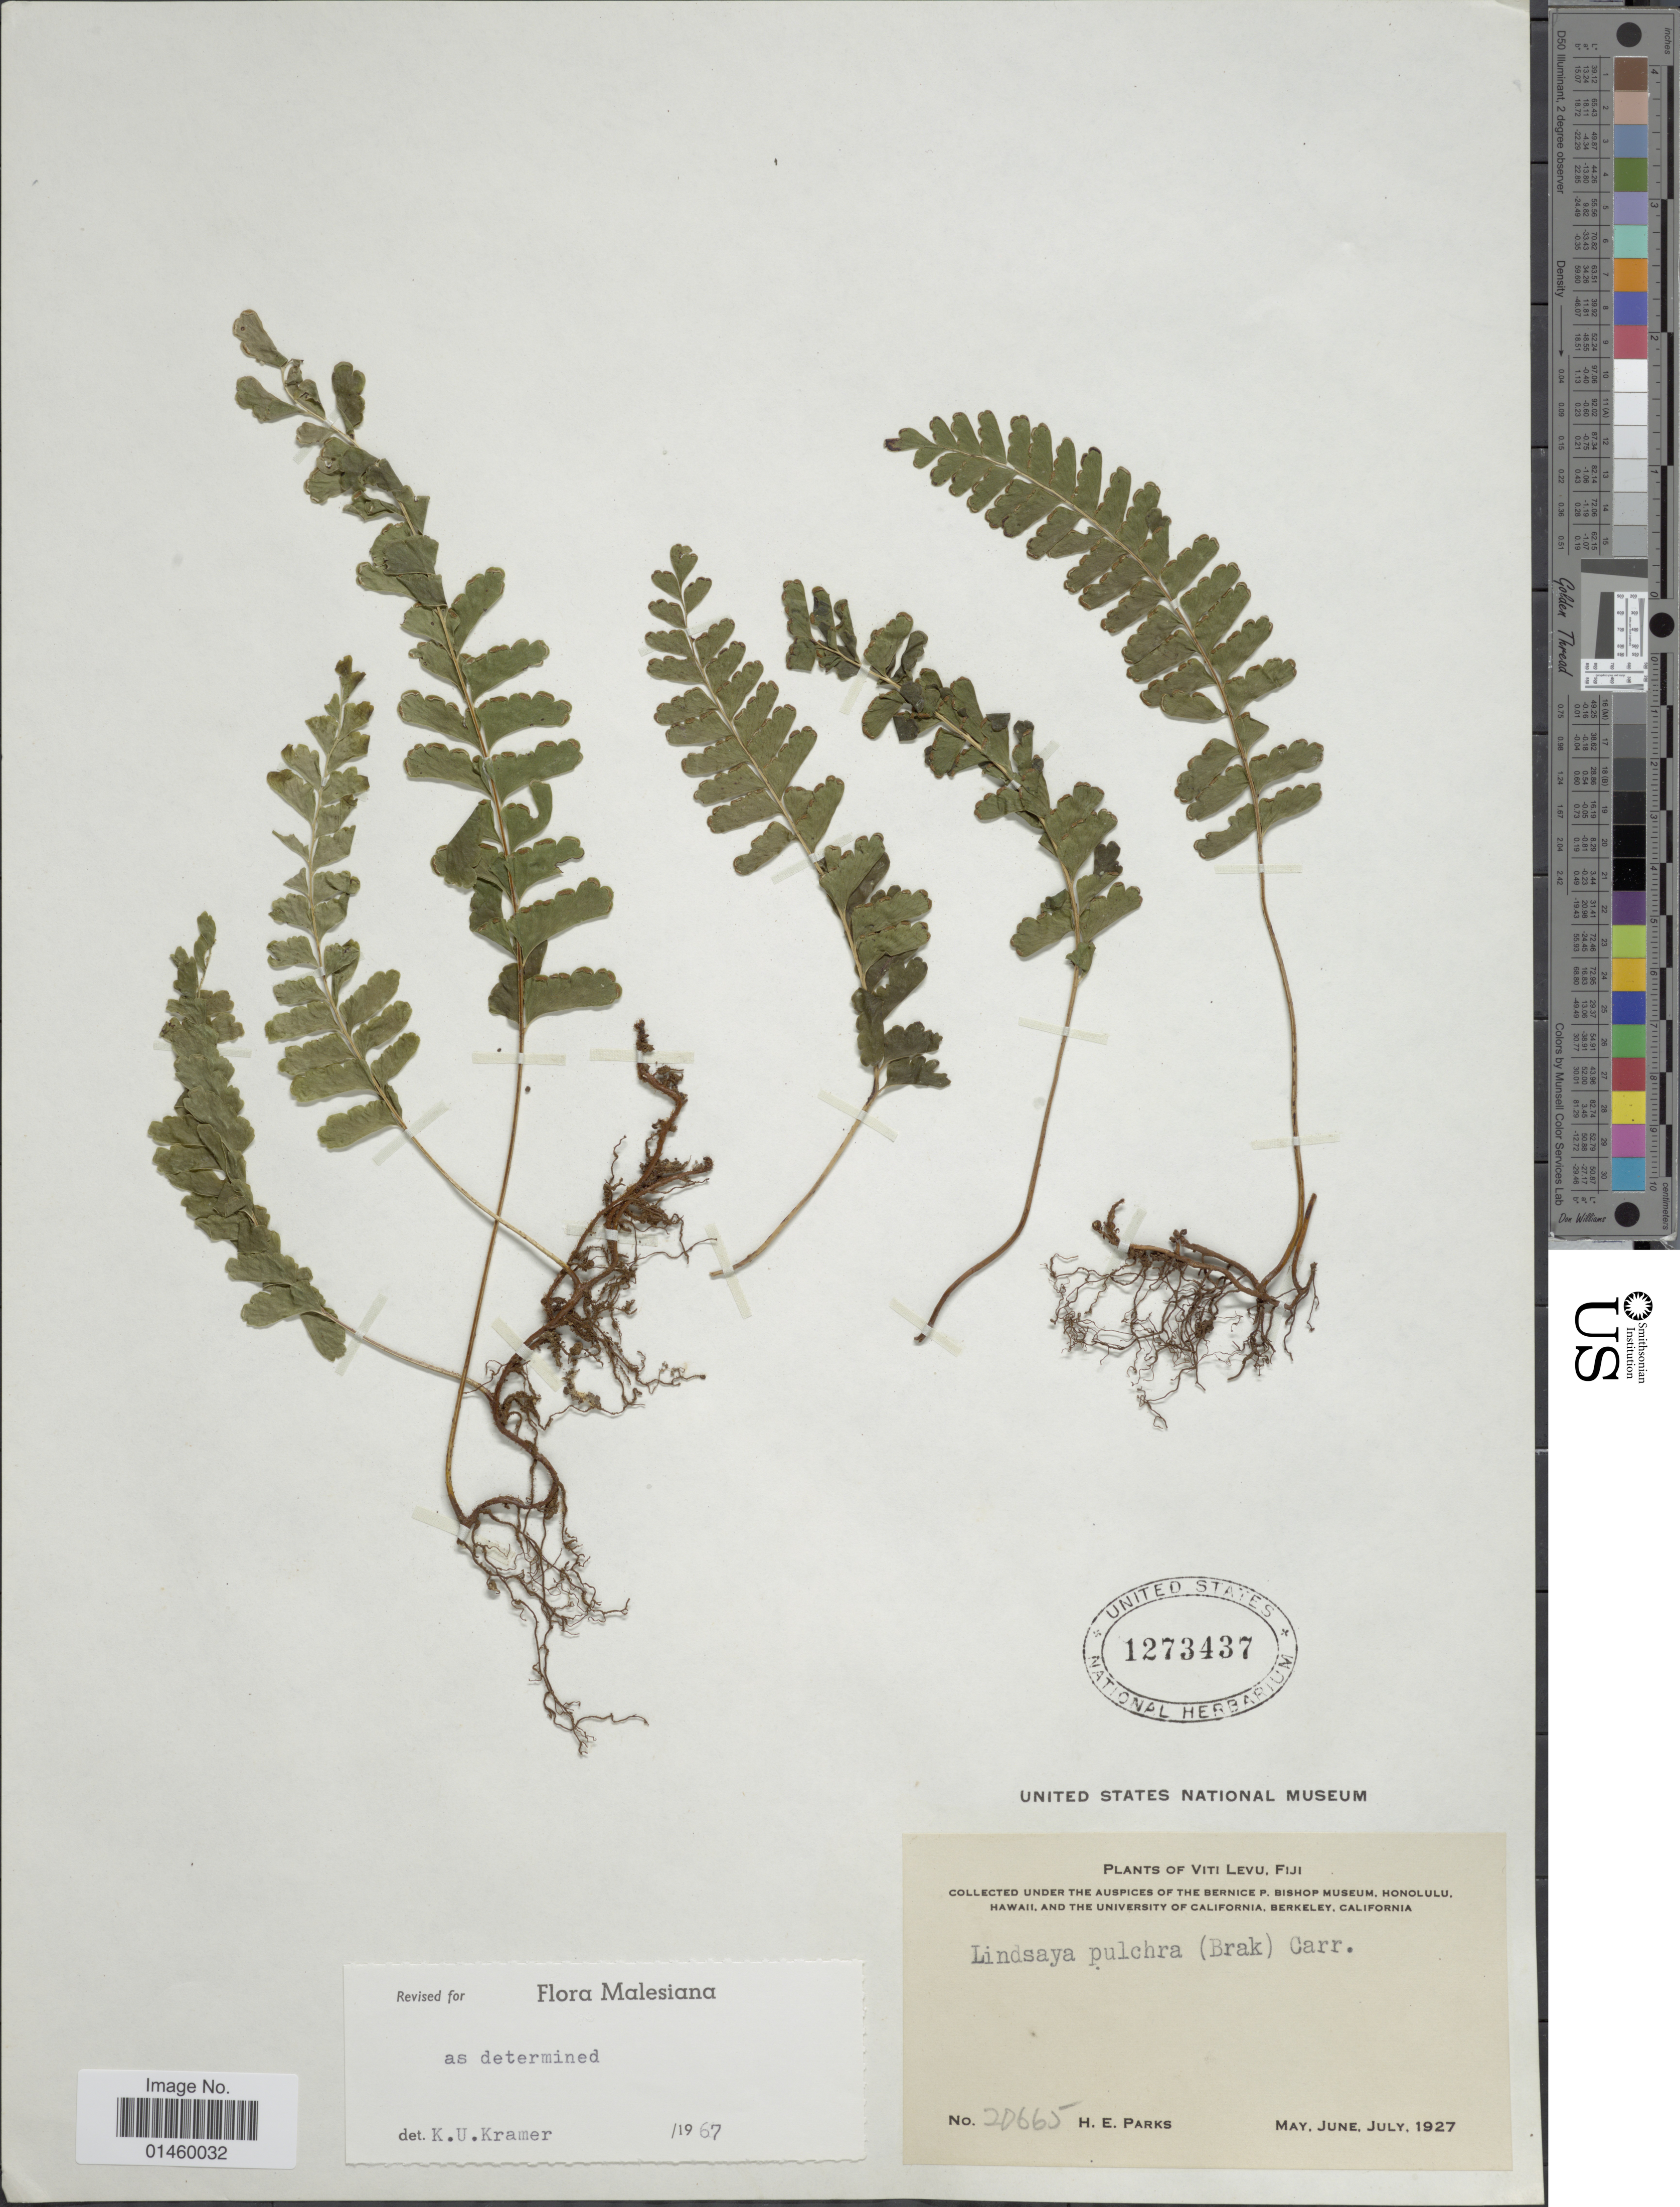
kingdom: Plantae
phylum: Tracheophyta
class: Polypodiopsida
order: Polypodiales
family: Lindsaeaceae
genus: Lindsaea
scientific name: Lindsaea pulchra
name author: (Brack.) Carruth. ex Seem.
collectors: H. E. Parks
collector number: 20665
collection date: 1927-05/1927-07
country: Fiji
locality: Viti Levu.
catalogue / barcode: US 1273437